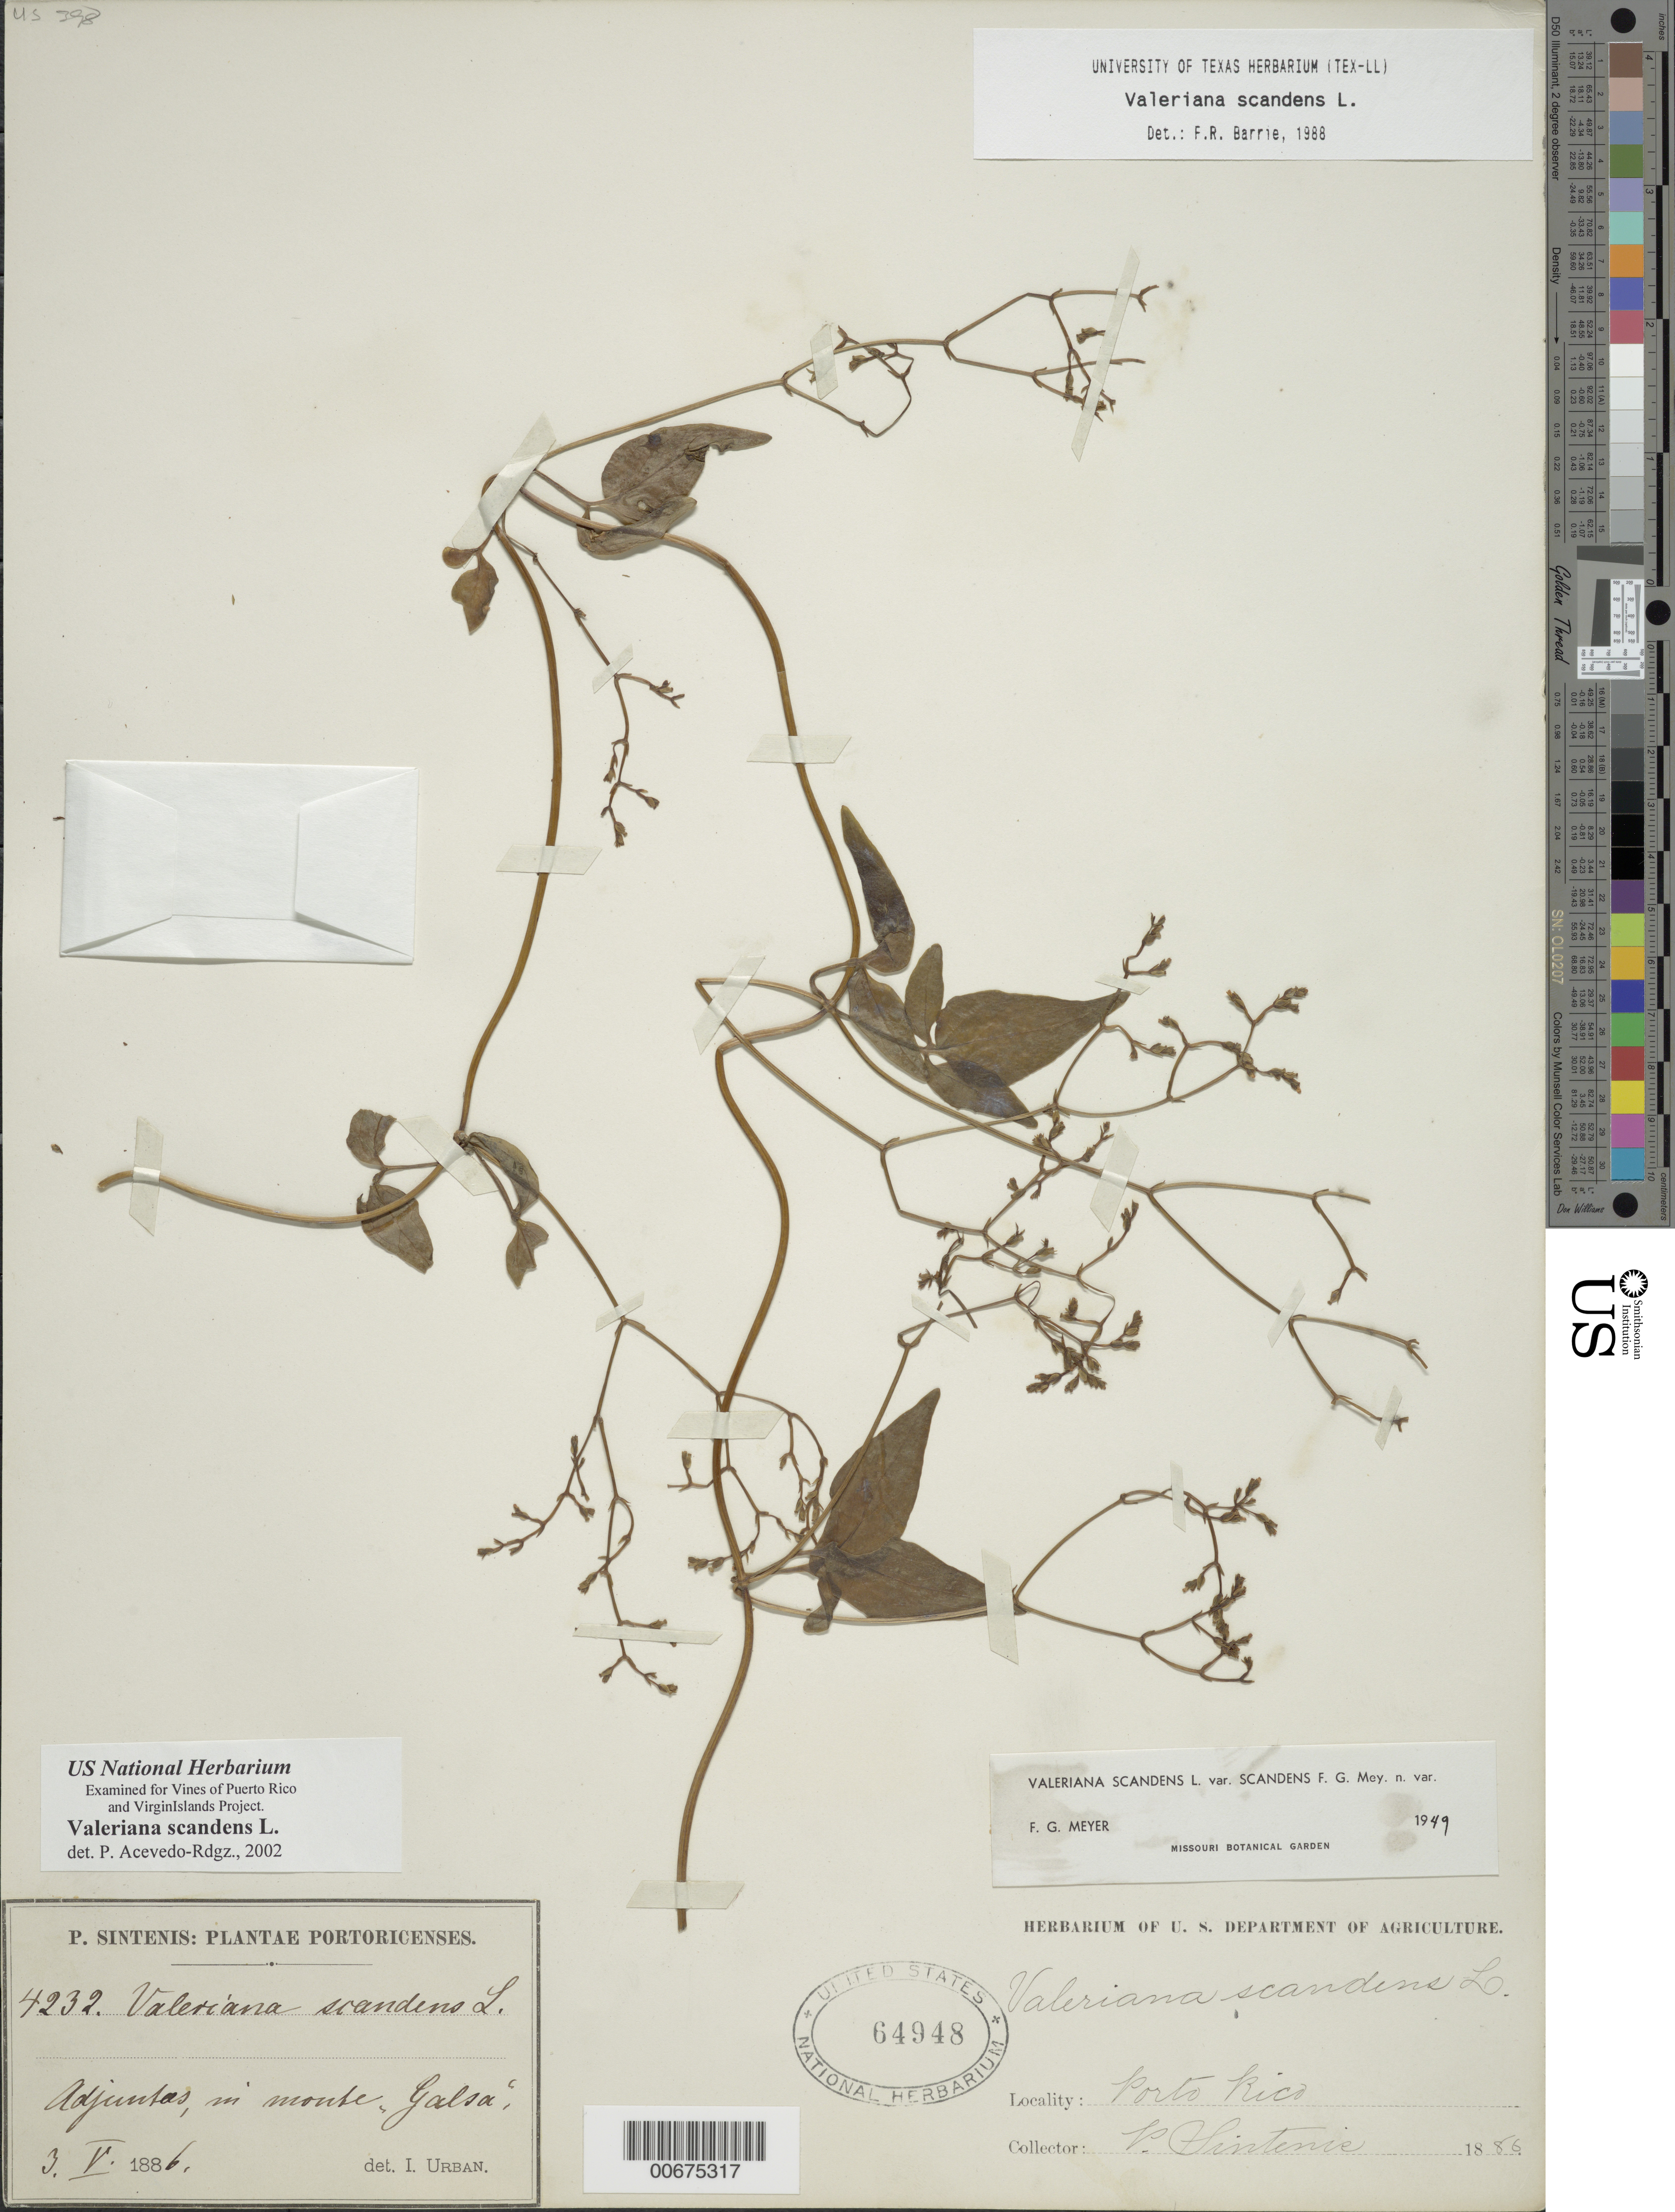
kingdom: Plantae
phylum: Tracheophyta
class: Magnoliopsida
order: Dipsacales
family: Caprifoliaceae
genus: Valeriana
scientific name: Valeriana scandens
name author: L.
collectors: P. Sintenis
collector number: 4232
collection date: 1886-05-03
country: Puerto Rico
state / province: Adjuntas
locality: In monte "Galsa"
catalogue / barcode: US 64948